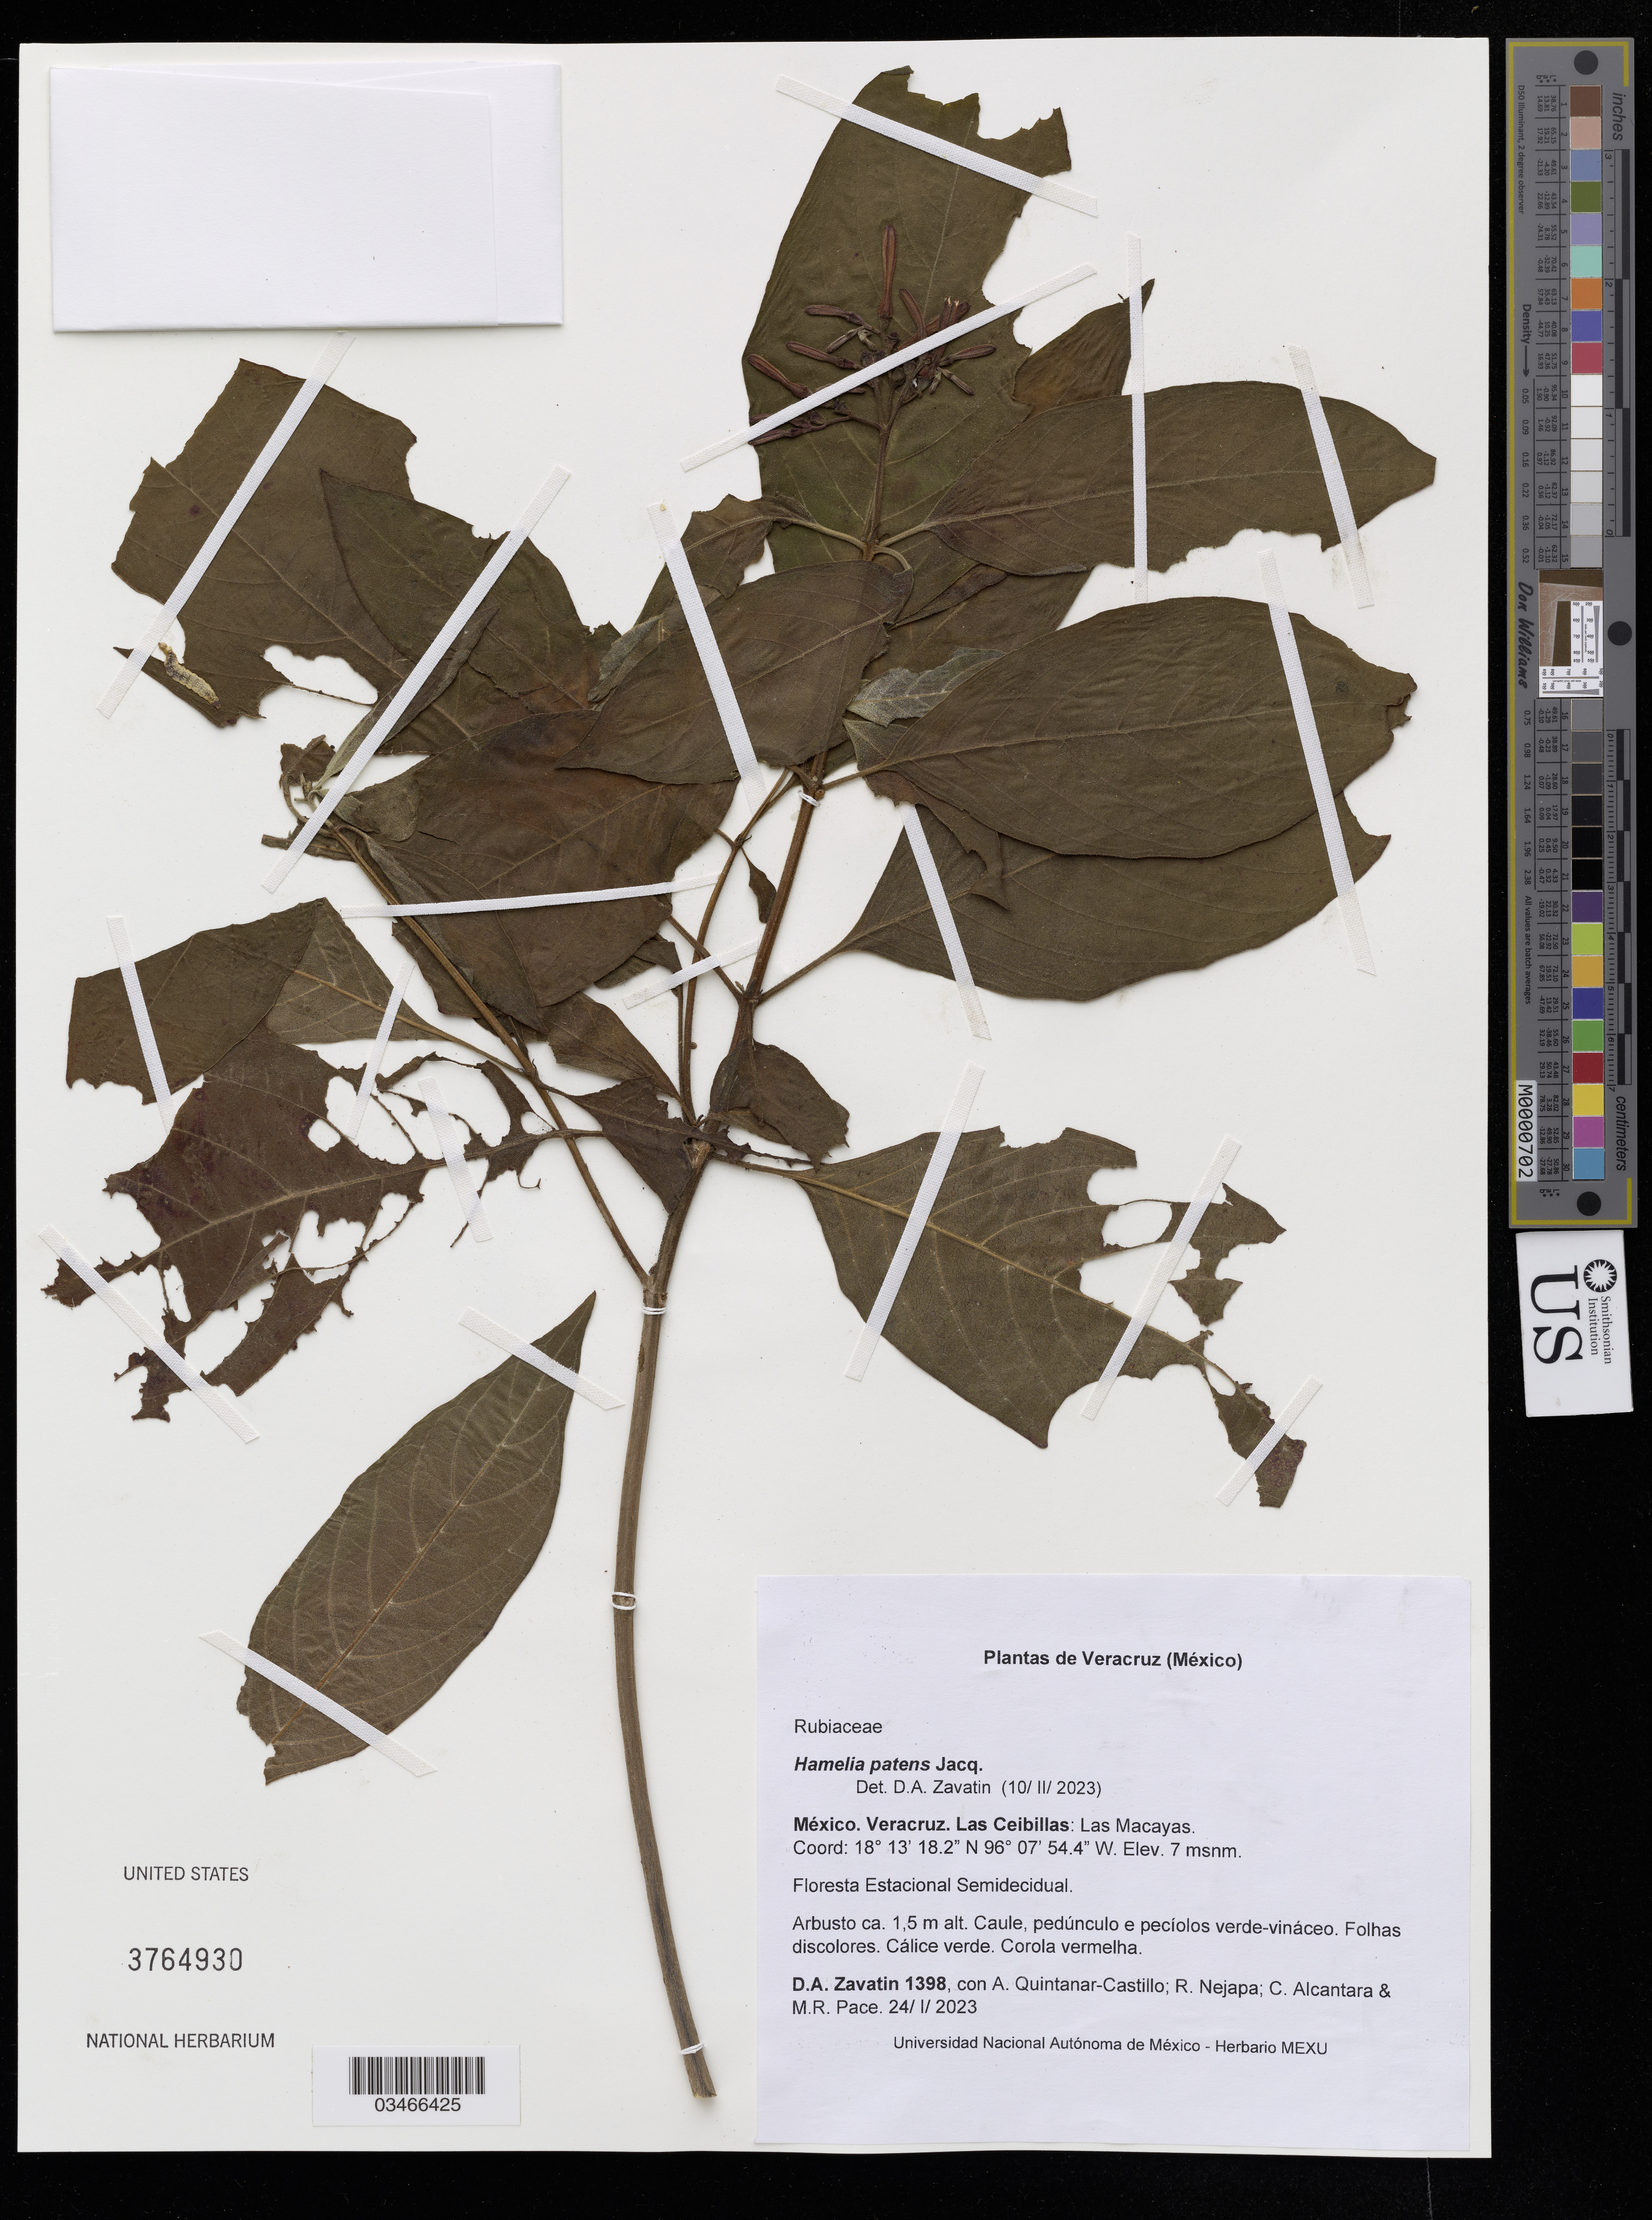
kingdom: Plantae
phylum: Tracheophyta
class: Magnoliopsida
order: Gentianales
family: Rubiaceae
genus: Hamelia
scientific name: Hamelia patens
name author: Jacq.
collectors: D. Zavatin, R. Nejapa & C. Alcantara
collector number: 1398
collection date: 2023-01-24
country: Mexico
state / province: Veracruz Llave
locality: Las Ceibillas: Las Macayas.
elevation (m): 7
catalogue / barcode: US 3764930